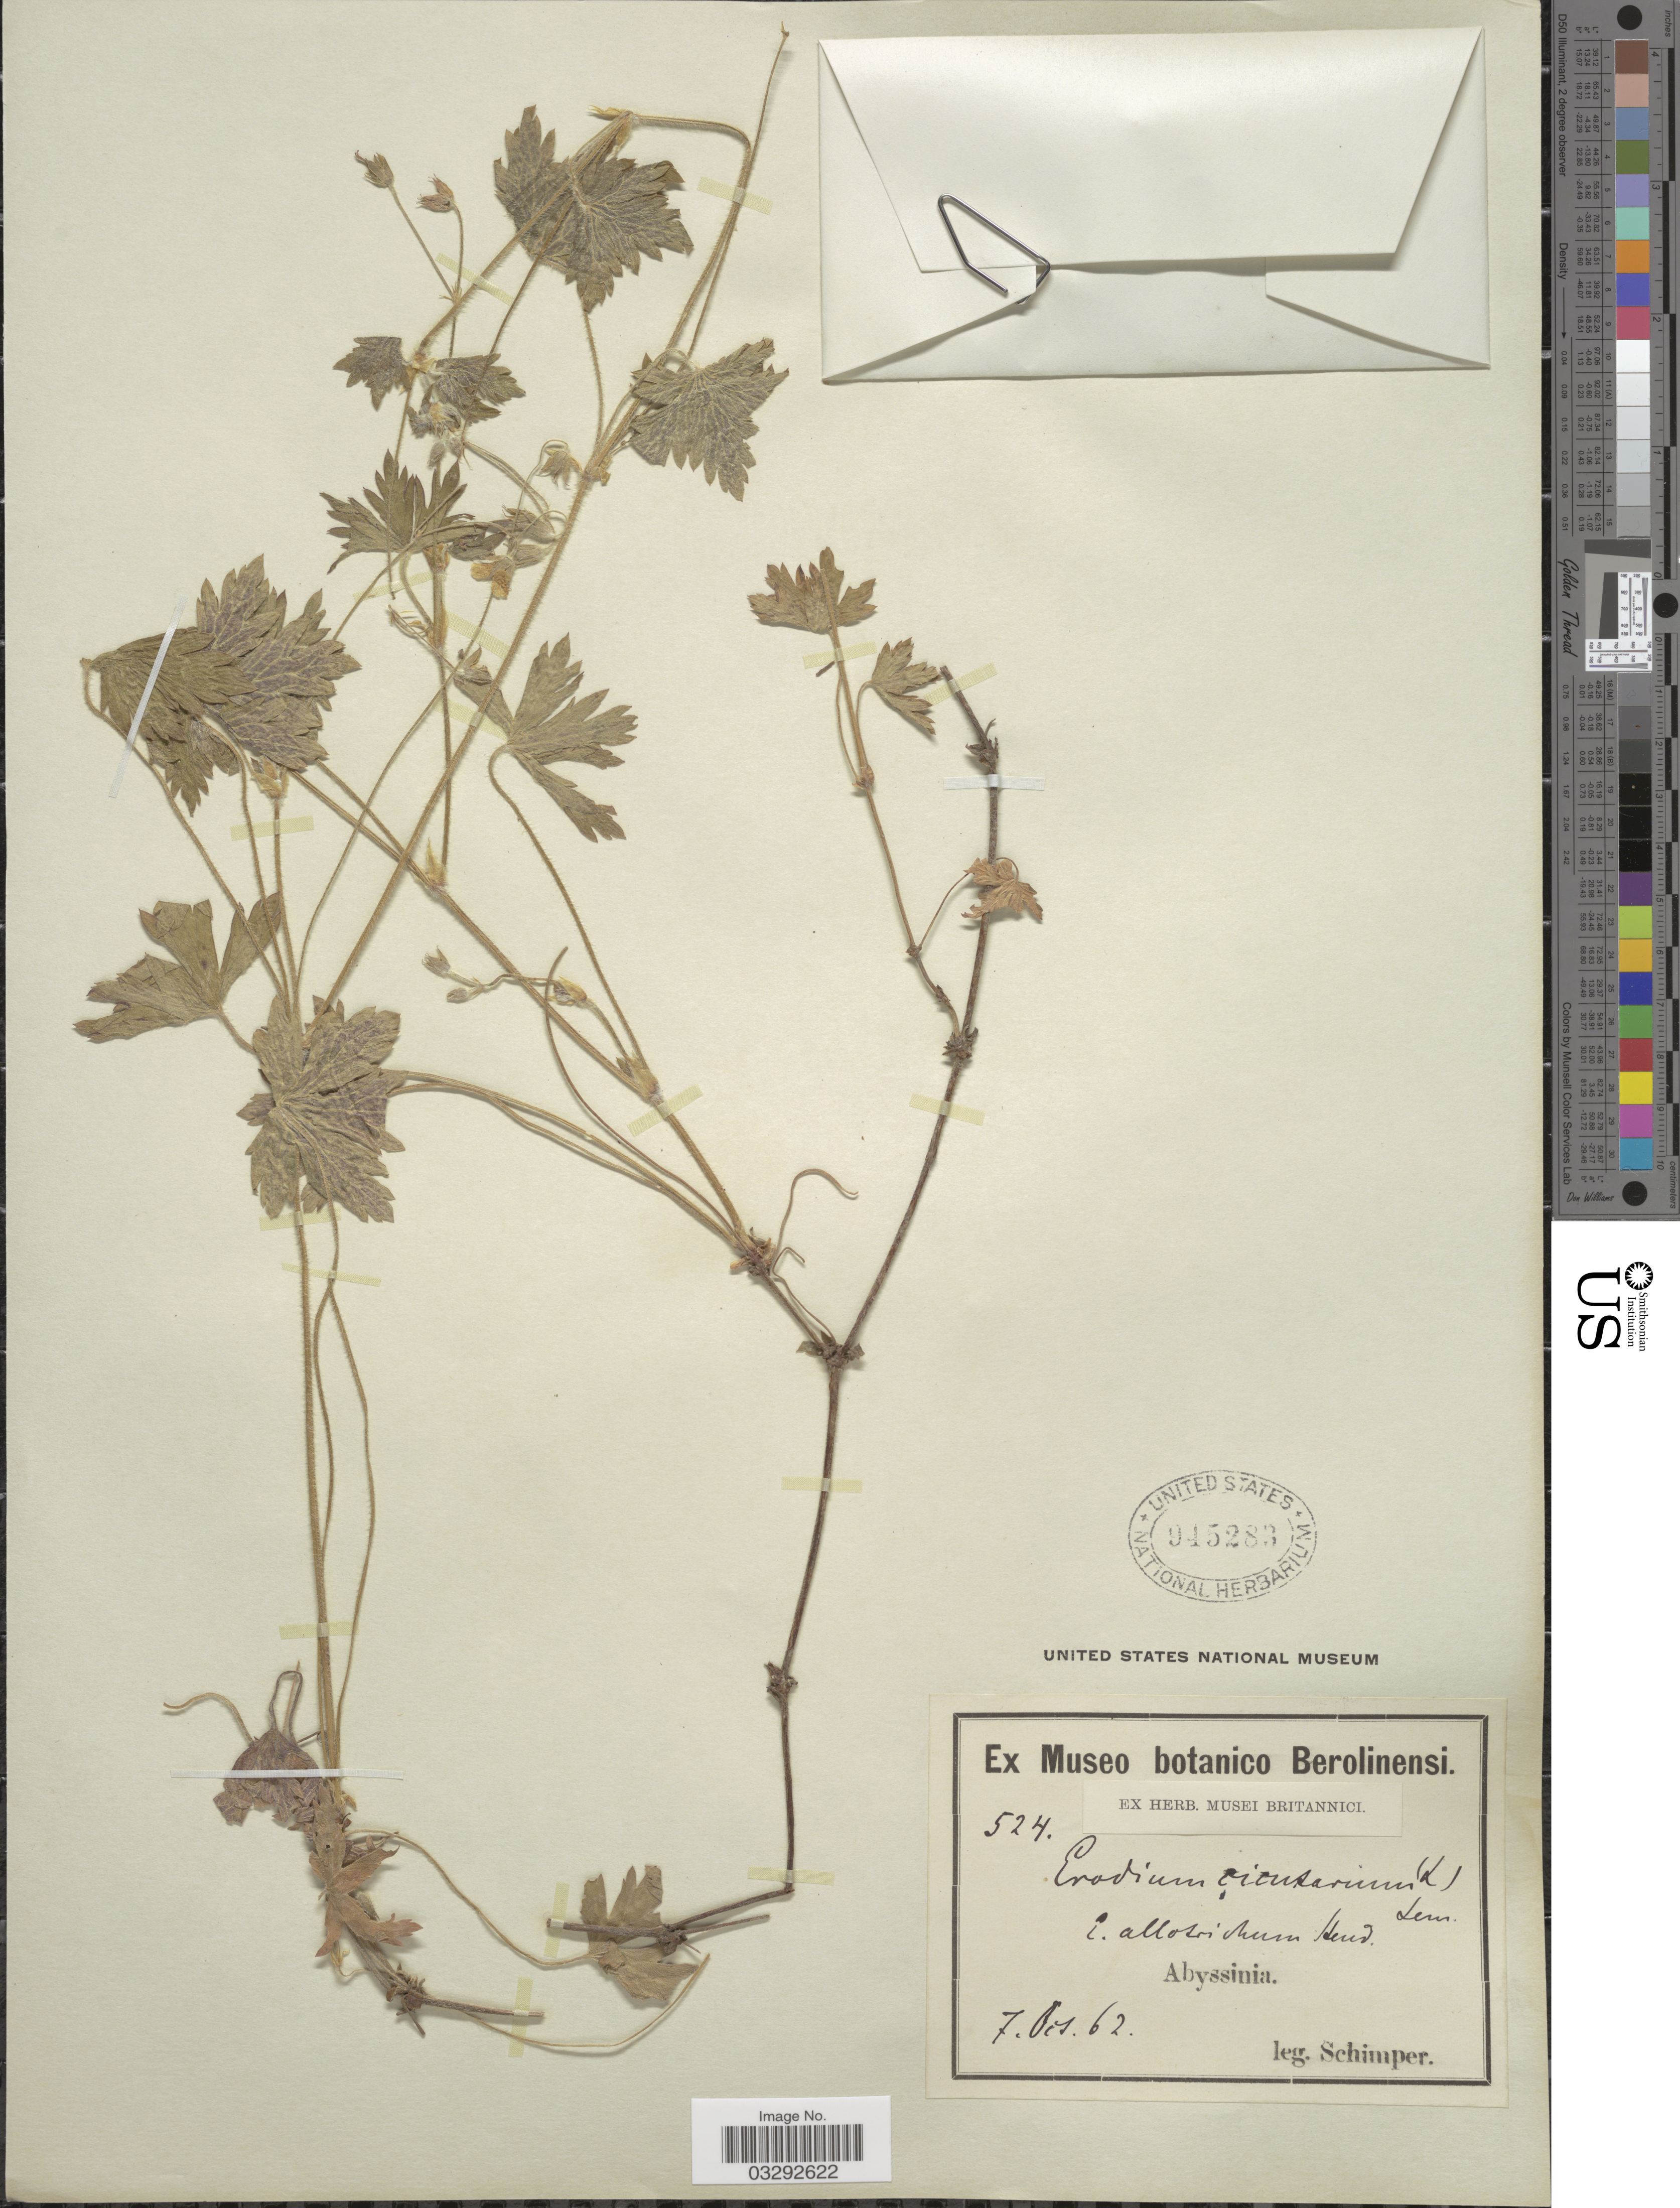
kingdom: Plantae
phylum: Tracheophyta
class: Magnoliopsida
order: Geraniales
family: Geraniaceae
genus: Erodium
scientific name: Erodium cicutarium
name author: (L.) L'Hér.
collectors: -. Schimper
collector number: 524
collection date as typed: Transcribed d/m/y: 7/10/62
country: Ethiopia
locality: Abyssinia.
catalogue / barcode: US 945283